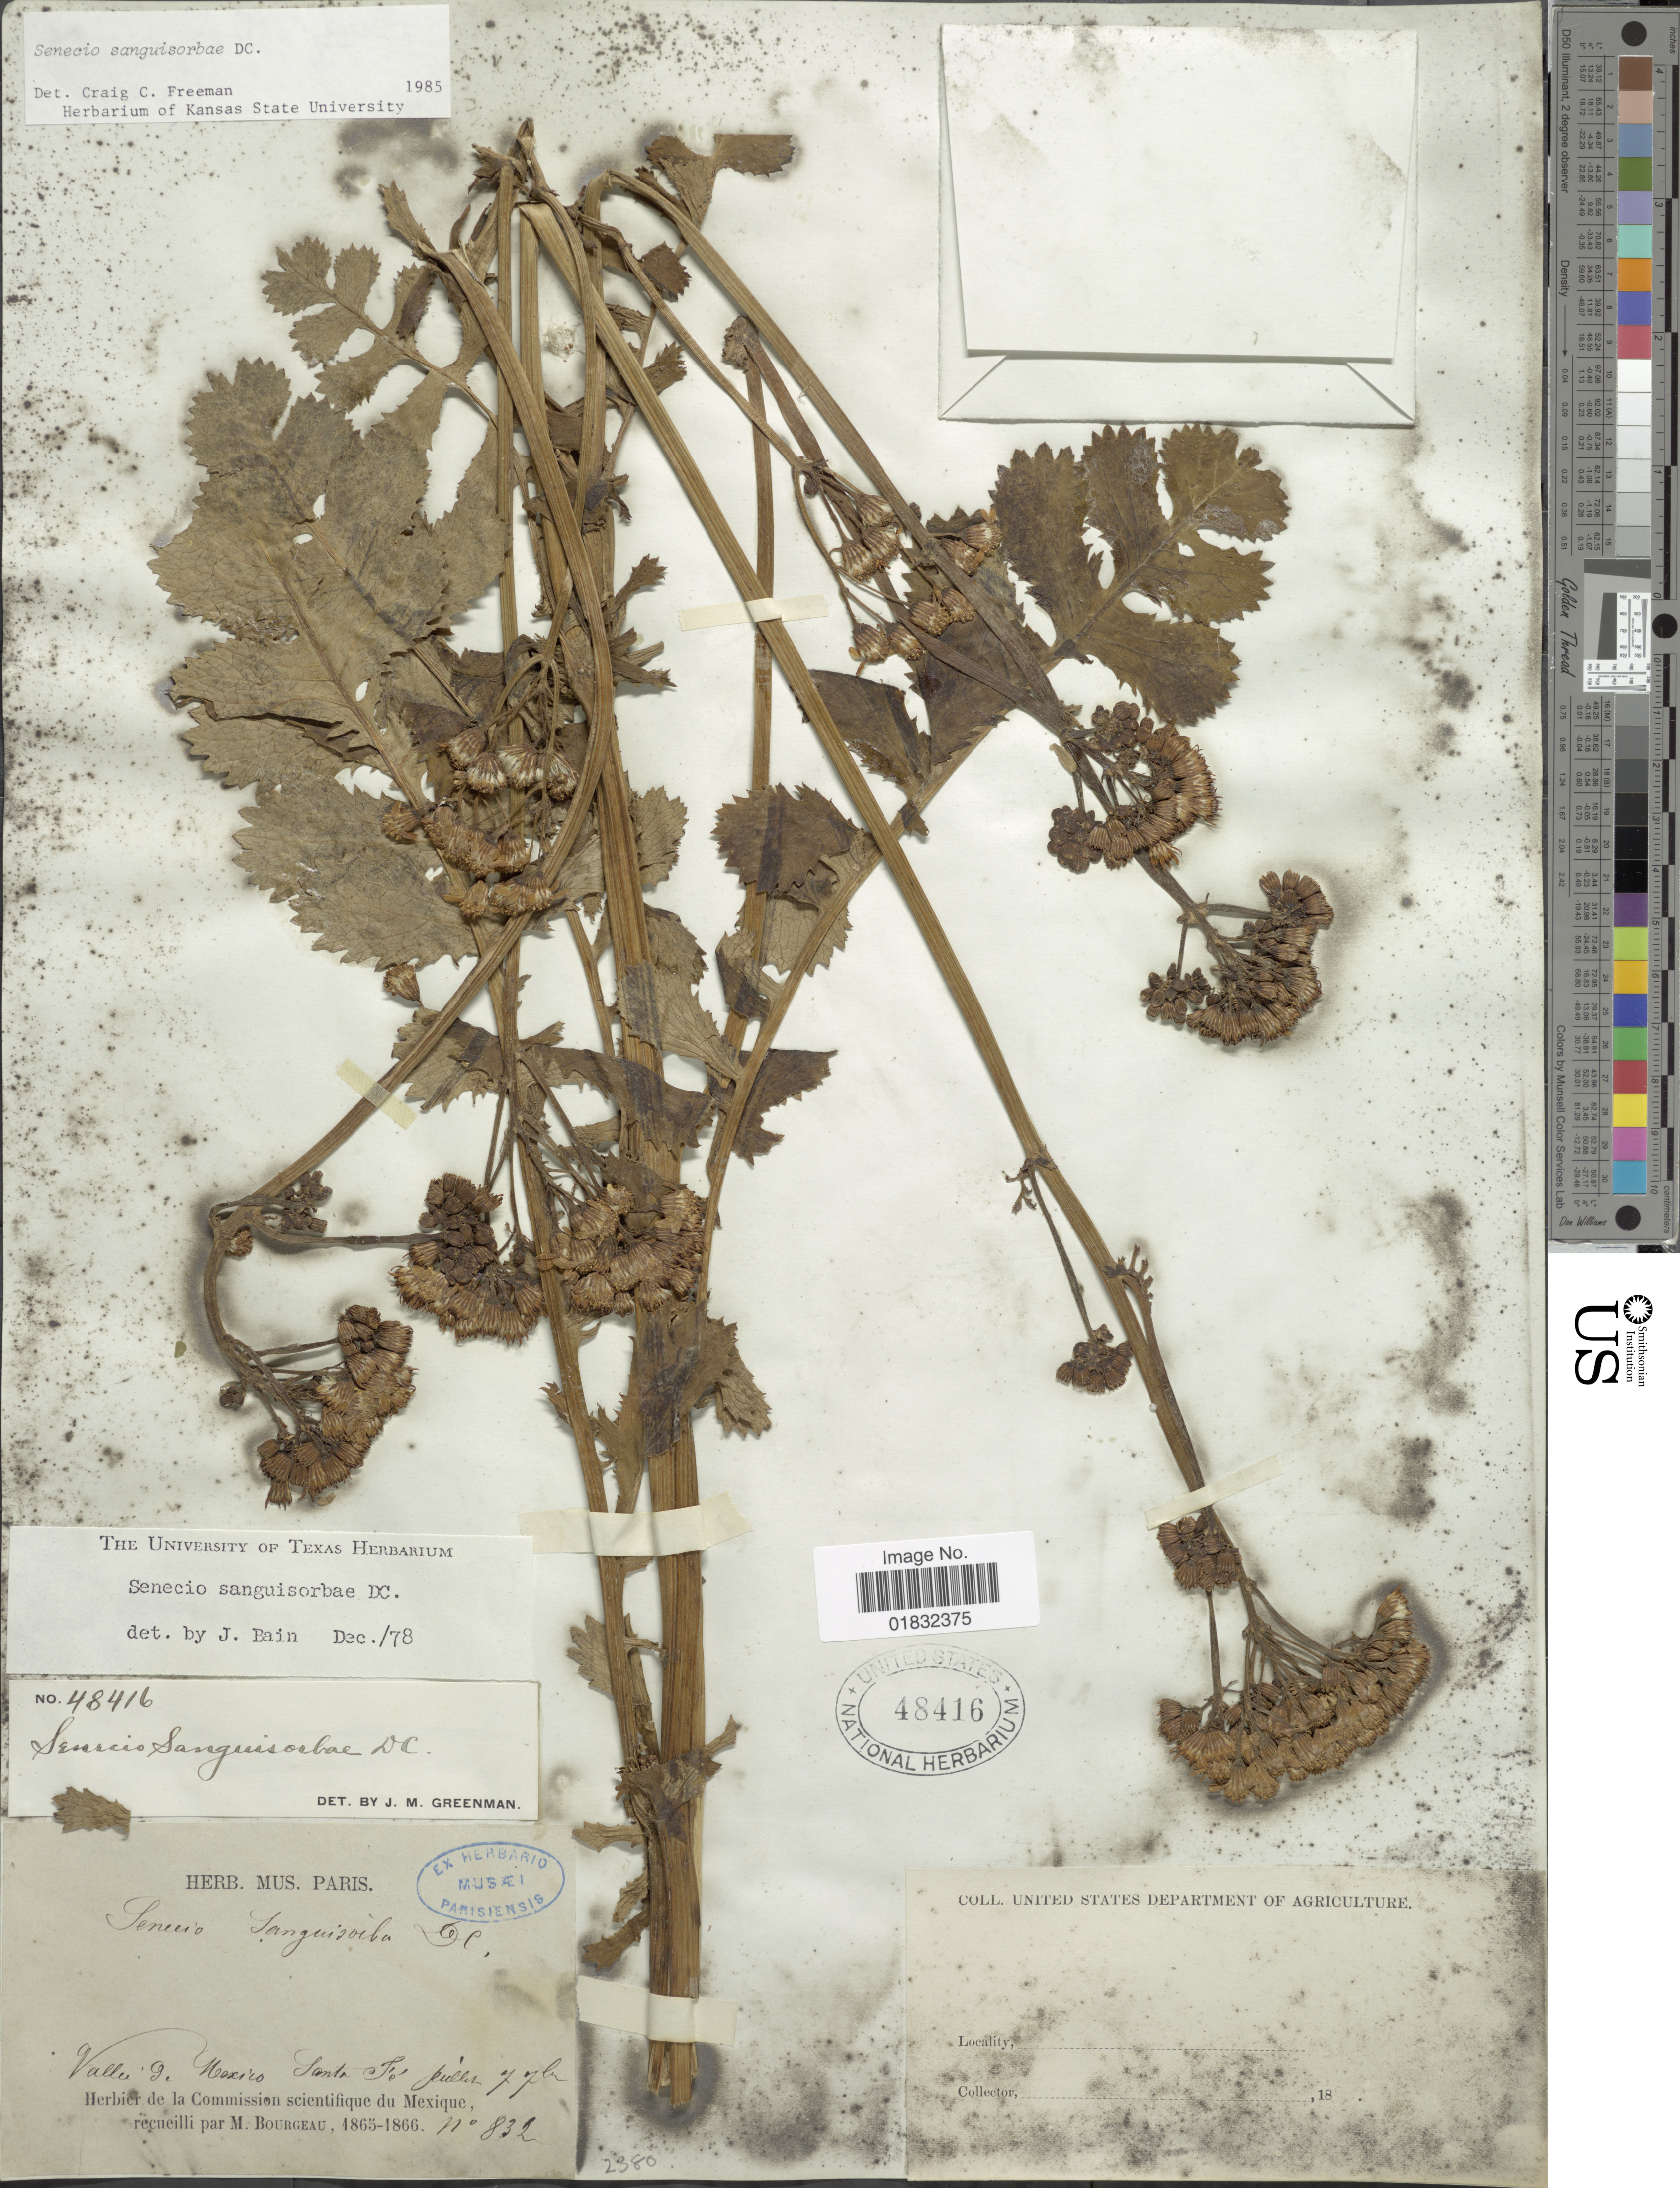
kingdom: Plantae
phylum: Tracheophyta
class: Magnoliopsida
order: Asterales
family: Asteraceae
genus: Packera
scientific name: Packera sanguisorbae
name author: (DC.) C. Jeffrey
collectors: M. Bourgeau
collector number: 832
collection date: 1865-07-07/1866-09-07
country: Mexico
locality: Vallee de Mexico, Santa Fé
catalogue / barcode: US 48416